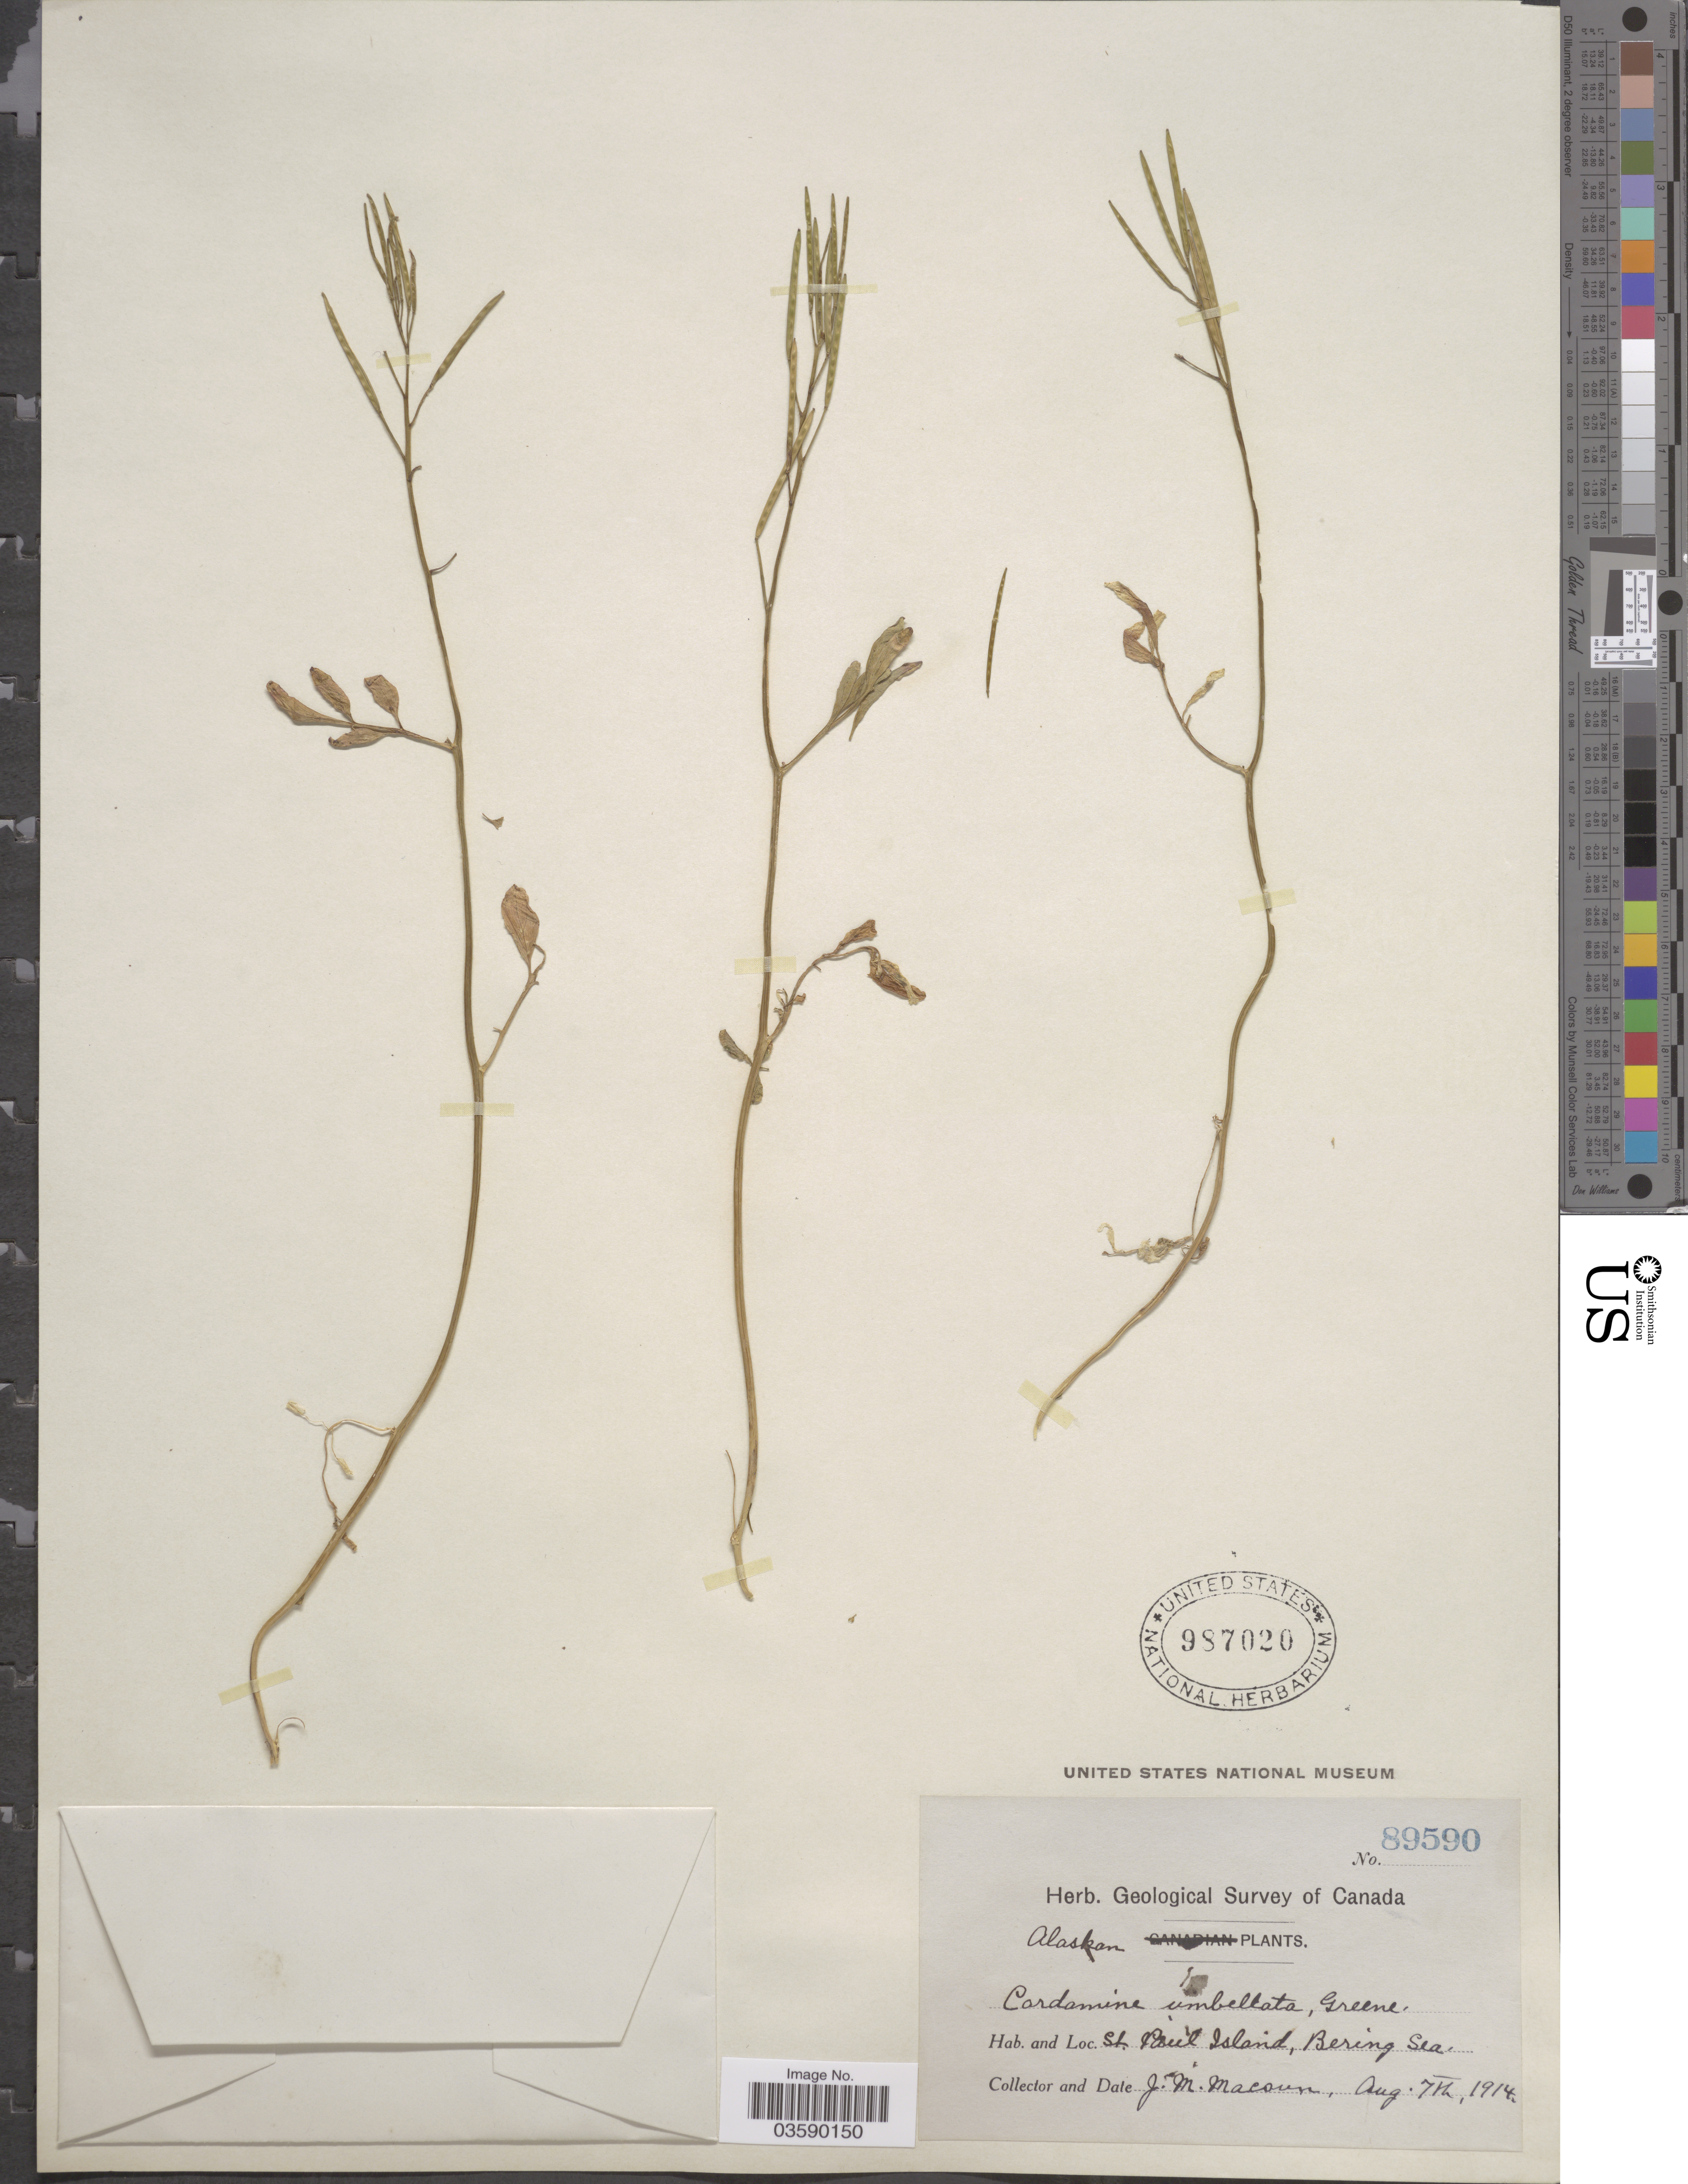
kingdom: Plantae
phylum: Tracheophyta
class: Magnoliopsida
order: Brassicales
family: Brassicaceae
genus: Cardamine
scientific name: Cardamine umbellata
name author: Greene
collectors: J. M. Macoun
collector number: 89590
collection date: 1914-08-07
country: United States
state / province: Alaska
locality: St. Paul Island, Bering Sea.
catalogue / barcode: US 987020